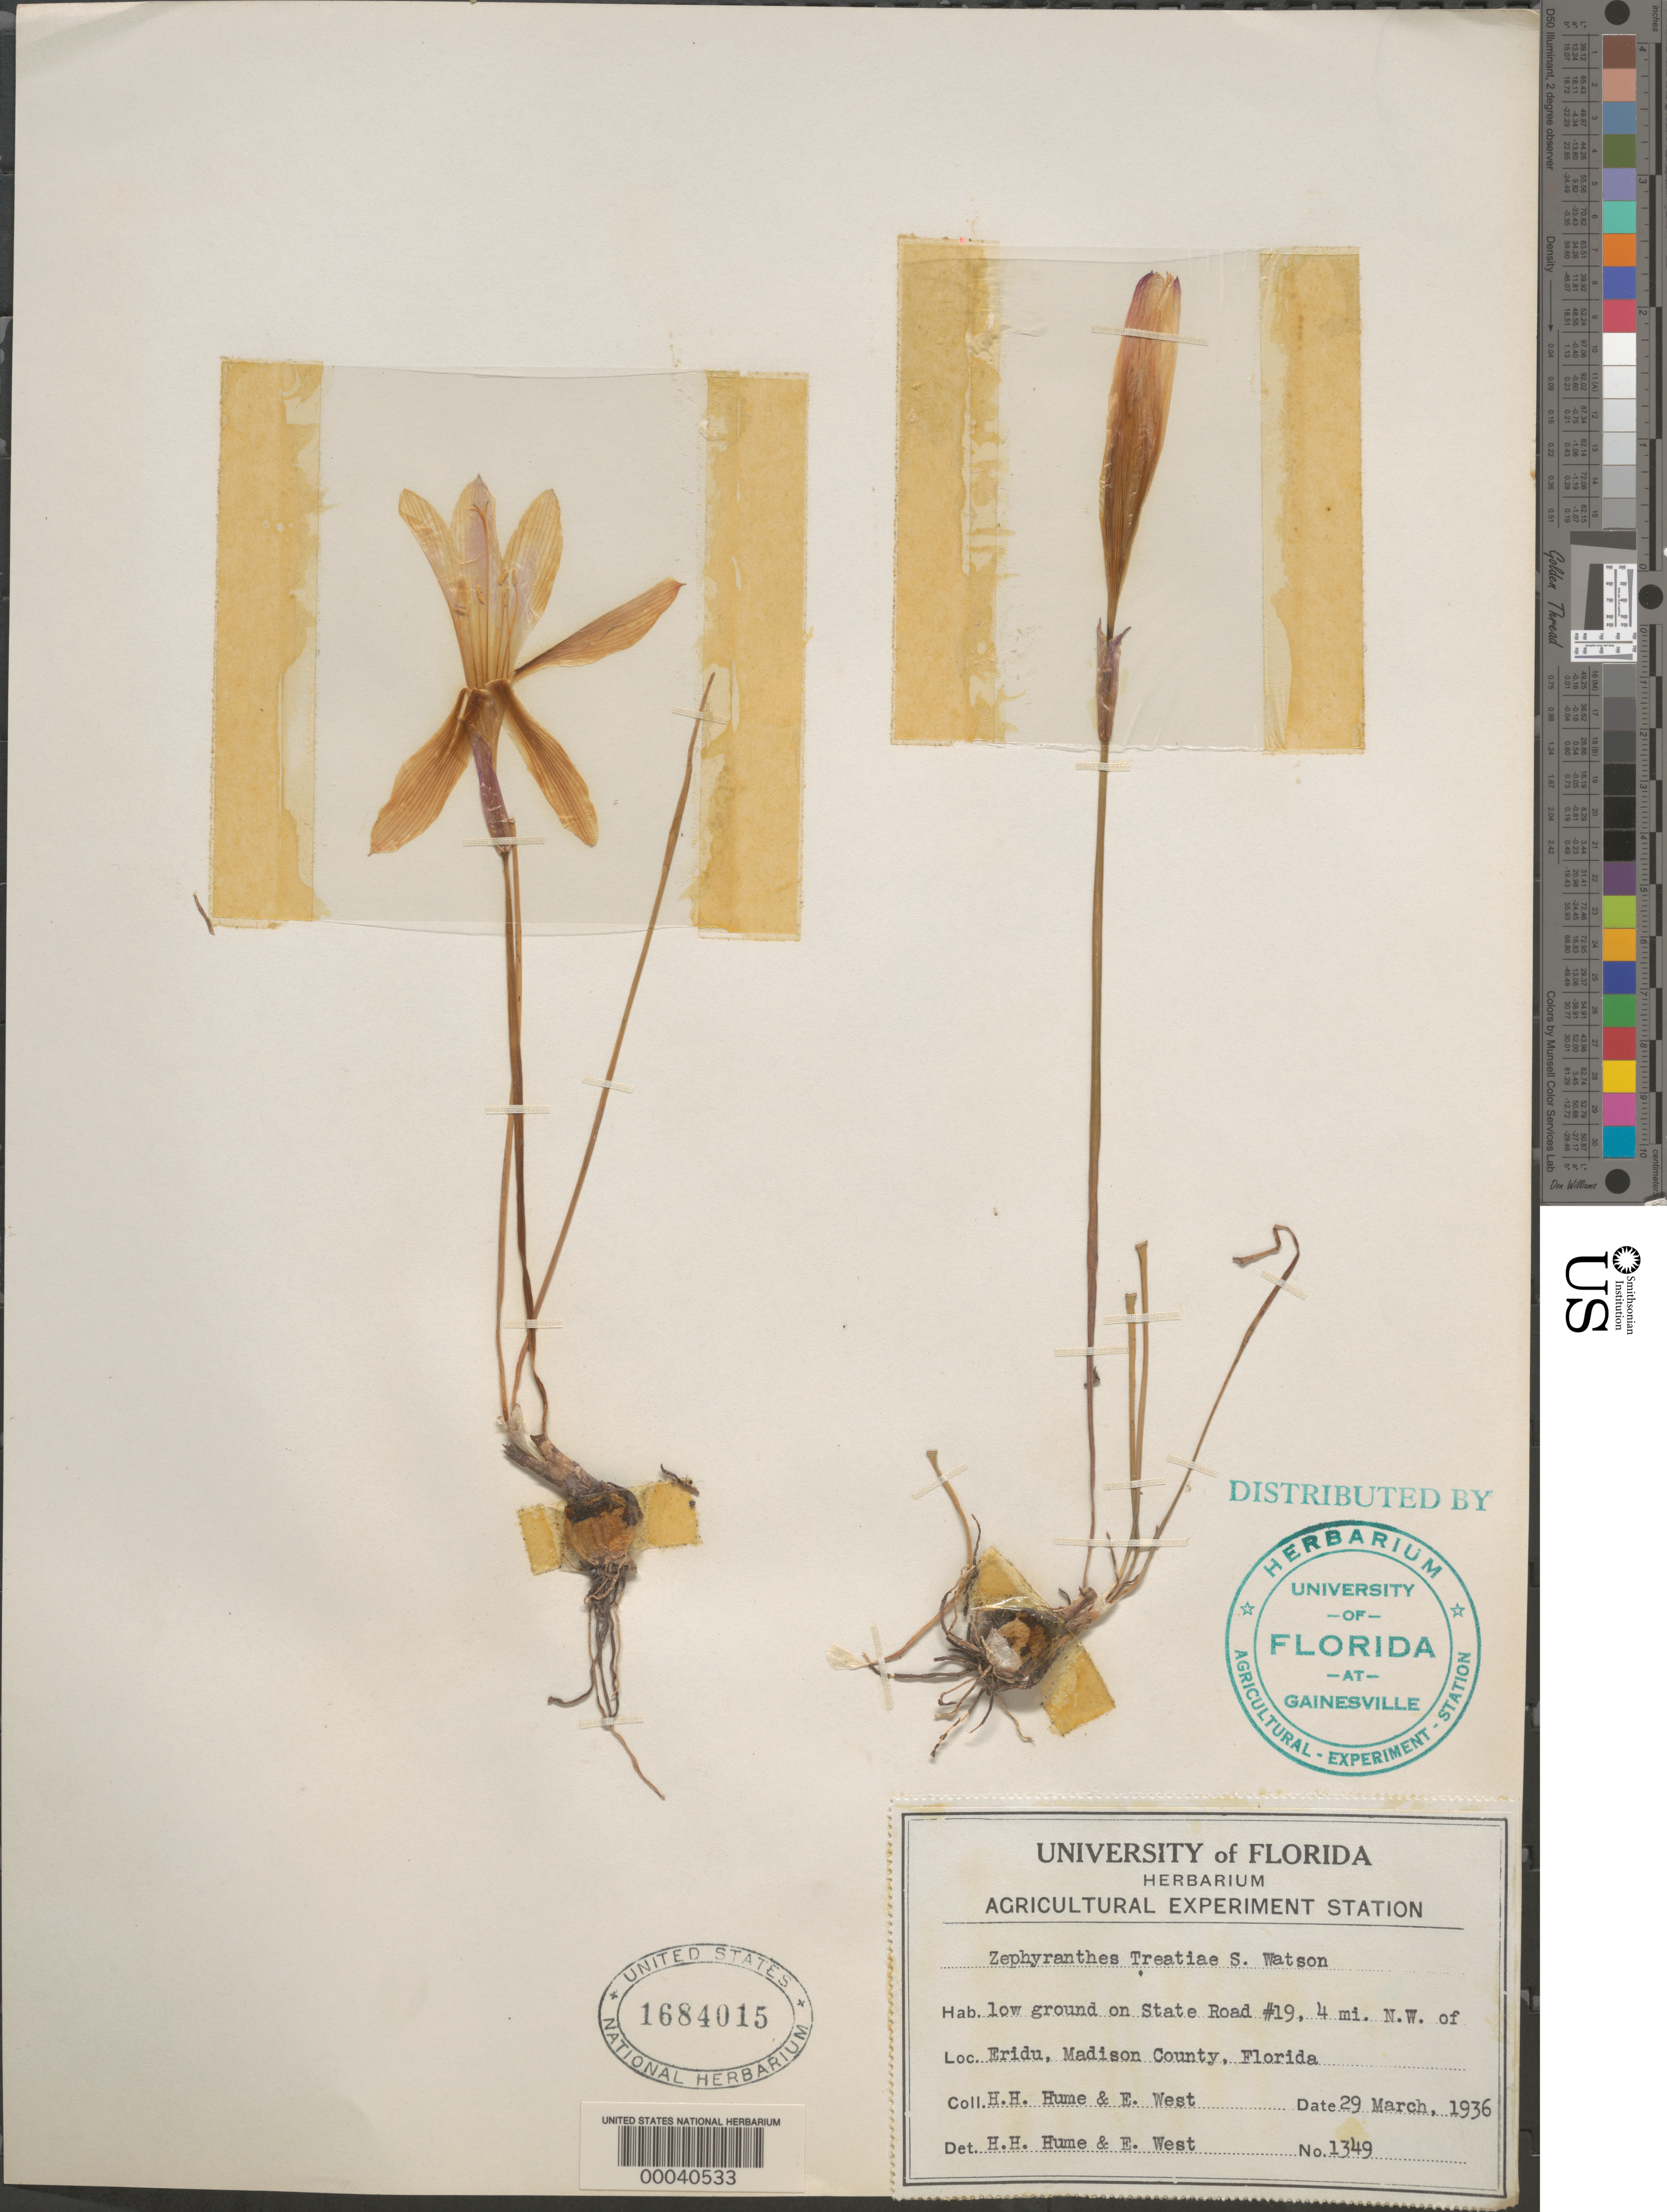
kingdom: Plantae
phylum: Tracheophyta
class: Liliopsida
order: Asparagales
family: Amaryllidaceae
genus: Zephyranthes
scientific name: Zephyranthes treatiae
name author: S. Watson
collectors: H. Hume & E. West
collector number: Univ Of Fl Herb 1349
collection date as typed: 29 Mar 1936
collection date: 1936-03-29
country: United States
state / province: Florida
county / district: Madison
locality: State rd. 19, 4 mi. nw of eridu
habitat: Low ground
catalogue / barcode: US 1684015